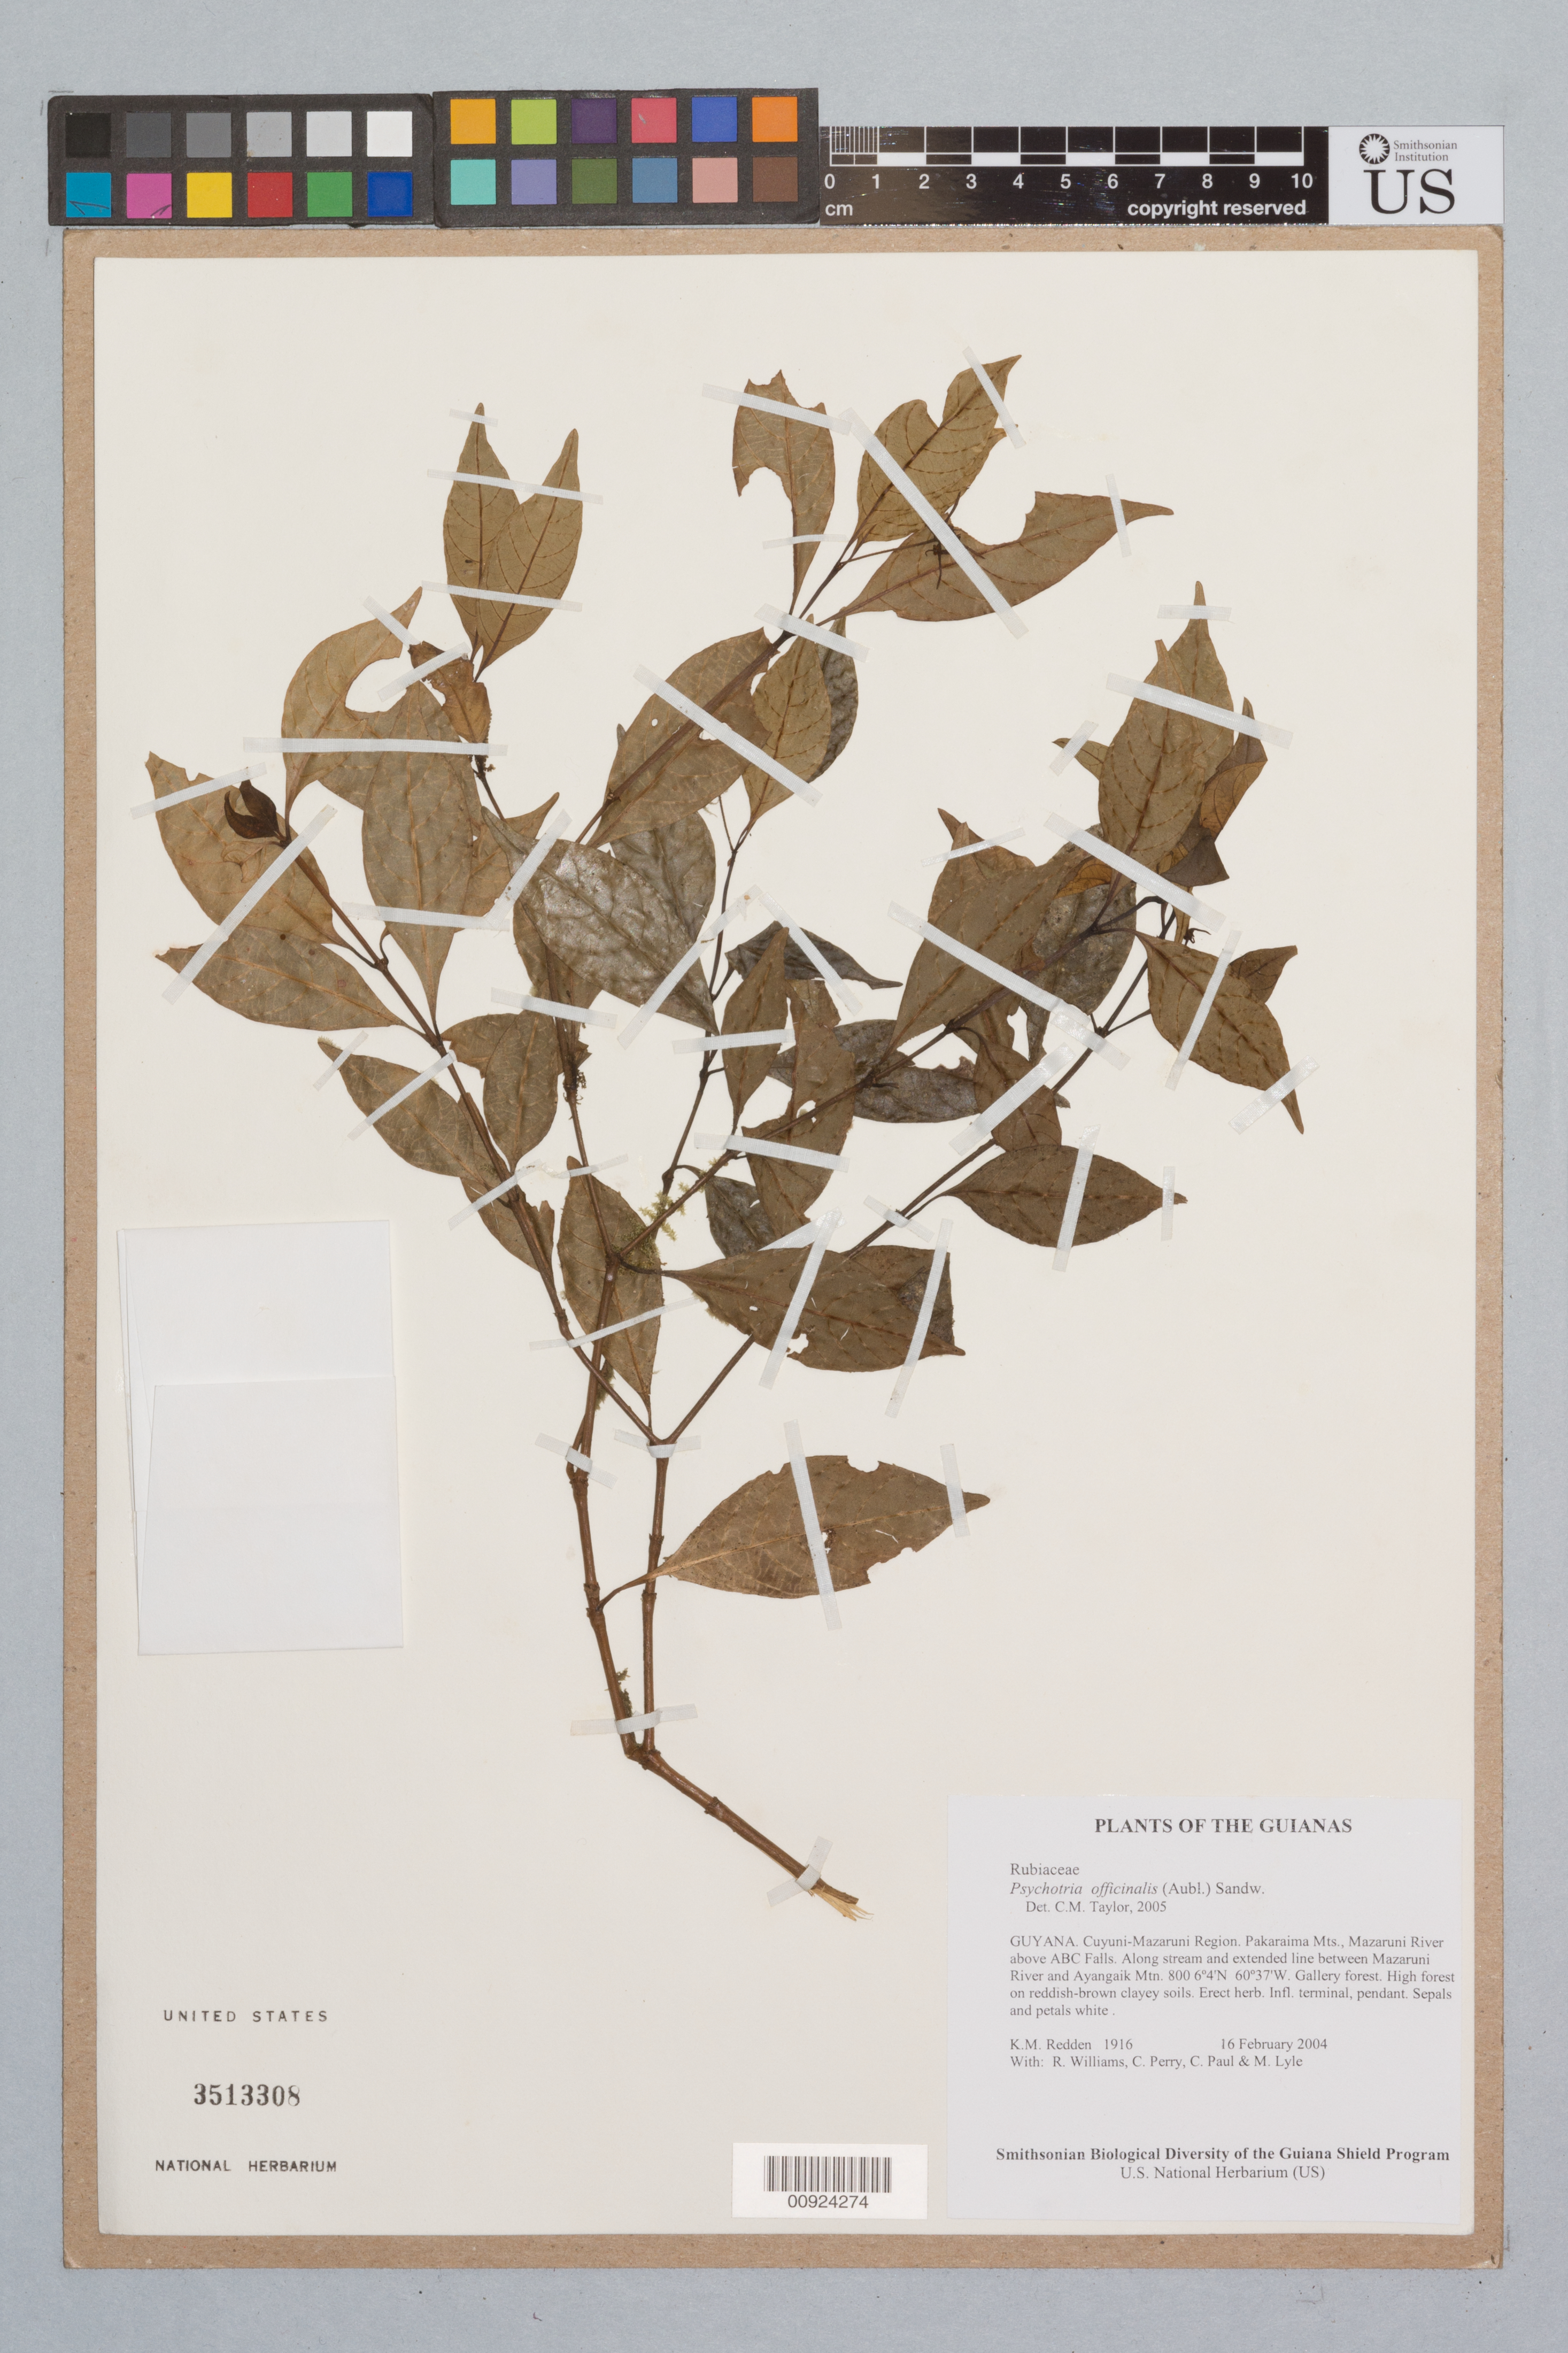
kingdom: Plantae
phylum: Tracheophyta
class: Magnoliopsida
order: Gentianales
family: Rubiaceae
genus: Palicourea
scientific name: Palicourea tenerior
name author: (Cham.) Delprete & J.H. Kirkbr.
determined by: Kirkbride, J. H., Jr.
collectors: K. M. Redden, R. Williams, C. Perry, C. Paul & M. Lyle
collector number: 1916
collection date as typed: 16 February 2004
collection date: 2004-02-16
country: Guyana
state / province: Cuyuni-Mazaruni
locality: Pakaraima Mts., Mazaruni River above ABC Falls. Along stream and extended line between Mazaruni River and Ayangaik Mtn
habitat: Gallery forest. High forest on reddish-brown clayey soils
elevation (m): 800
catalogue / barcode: US 3513308